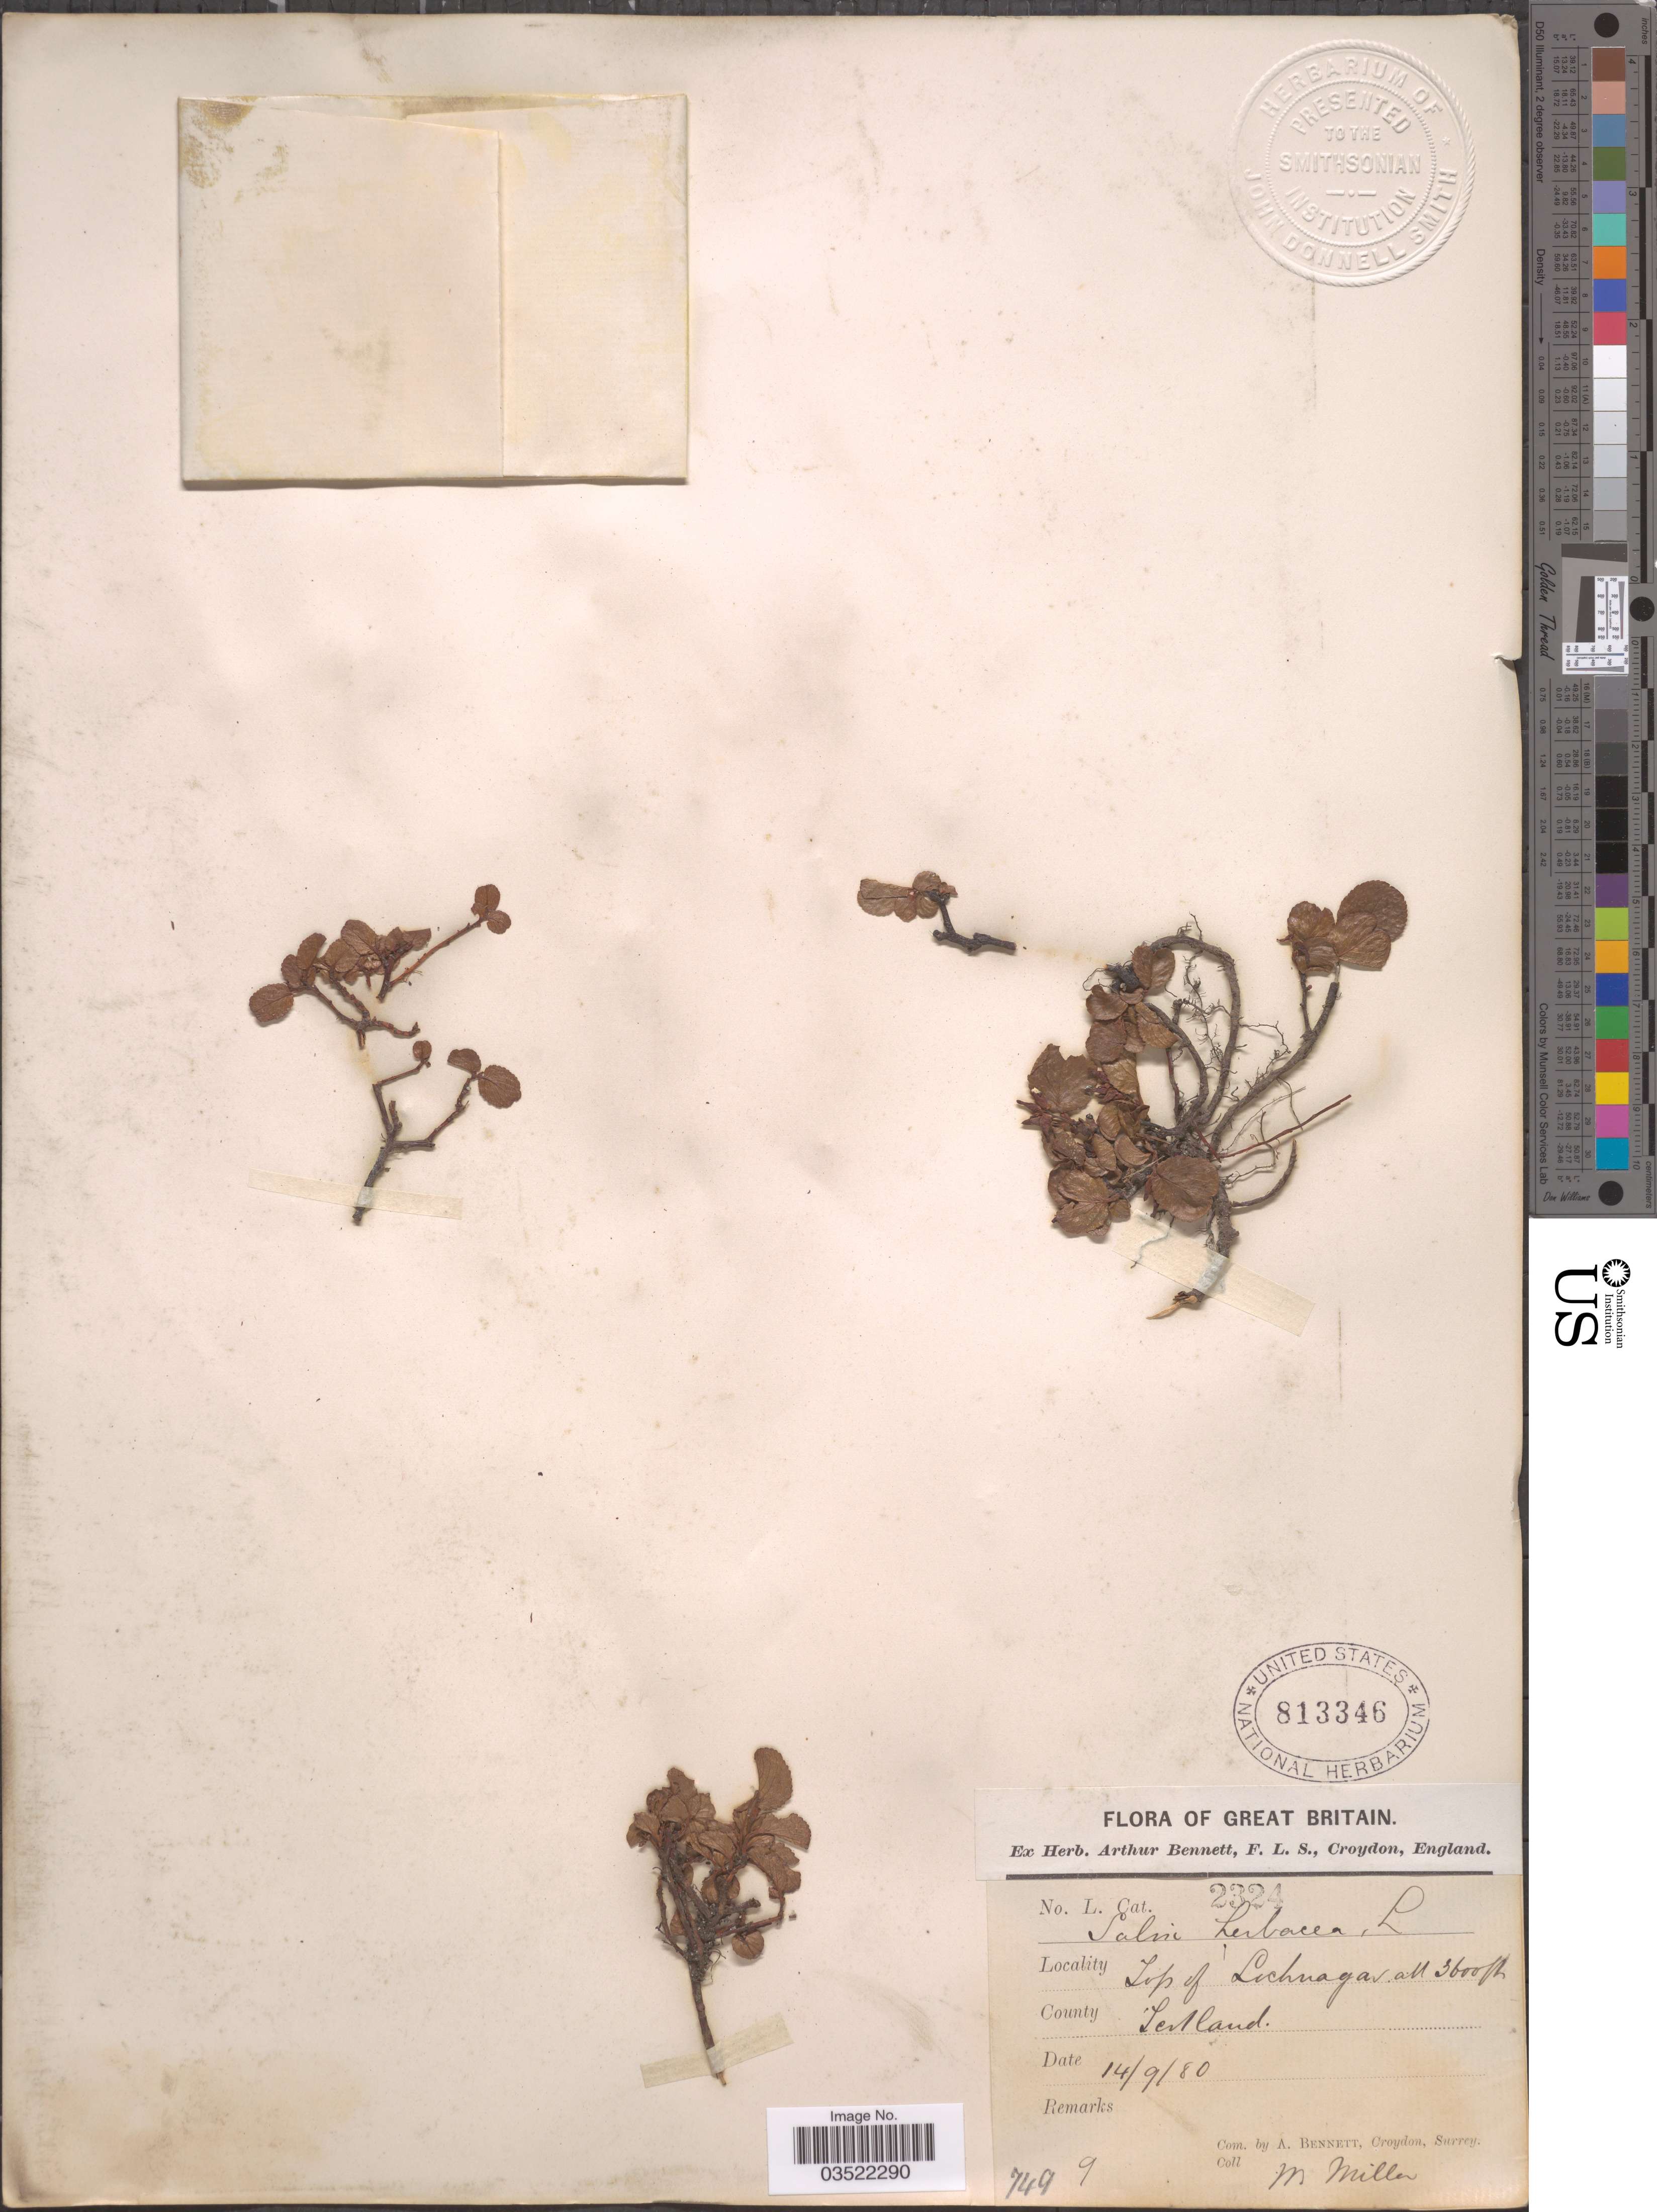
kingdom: Plantae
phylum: Tracheophyta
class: Magnoliopsida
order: Malpighiales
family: Salicaceae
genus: Salix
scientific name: Salix herbacea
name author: L.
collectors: M. Miller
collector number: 2324/7499?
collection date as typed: Transcribed d/m/y: 14/9/80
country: United Kingdom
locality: Great Britain. Top of Lochnagar. County Scotland.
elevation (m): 1097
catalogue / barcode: US 813346